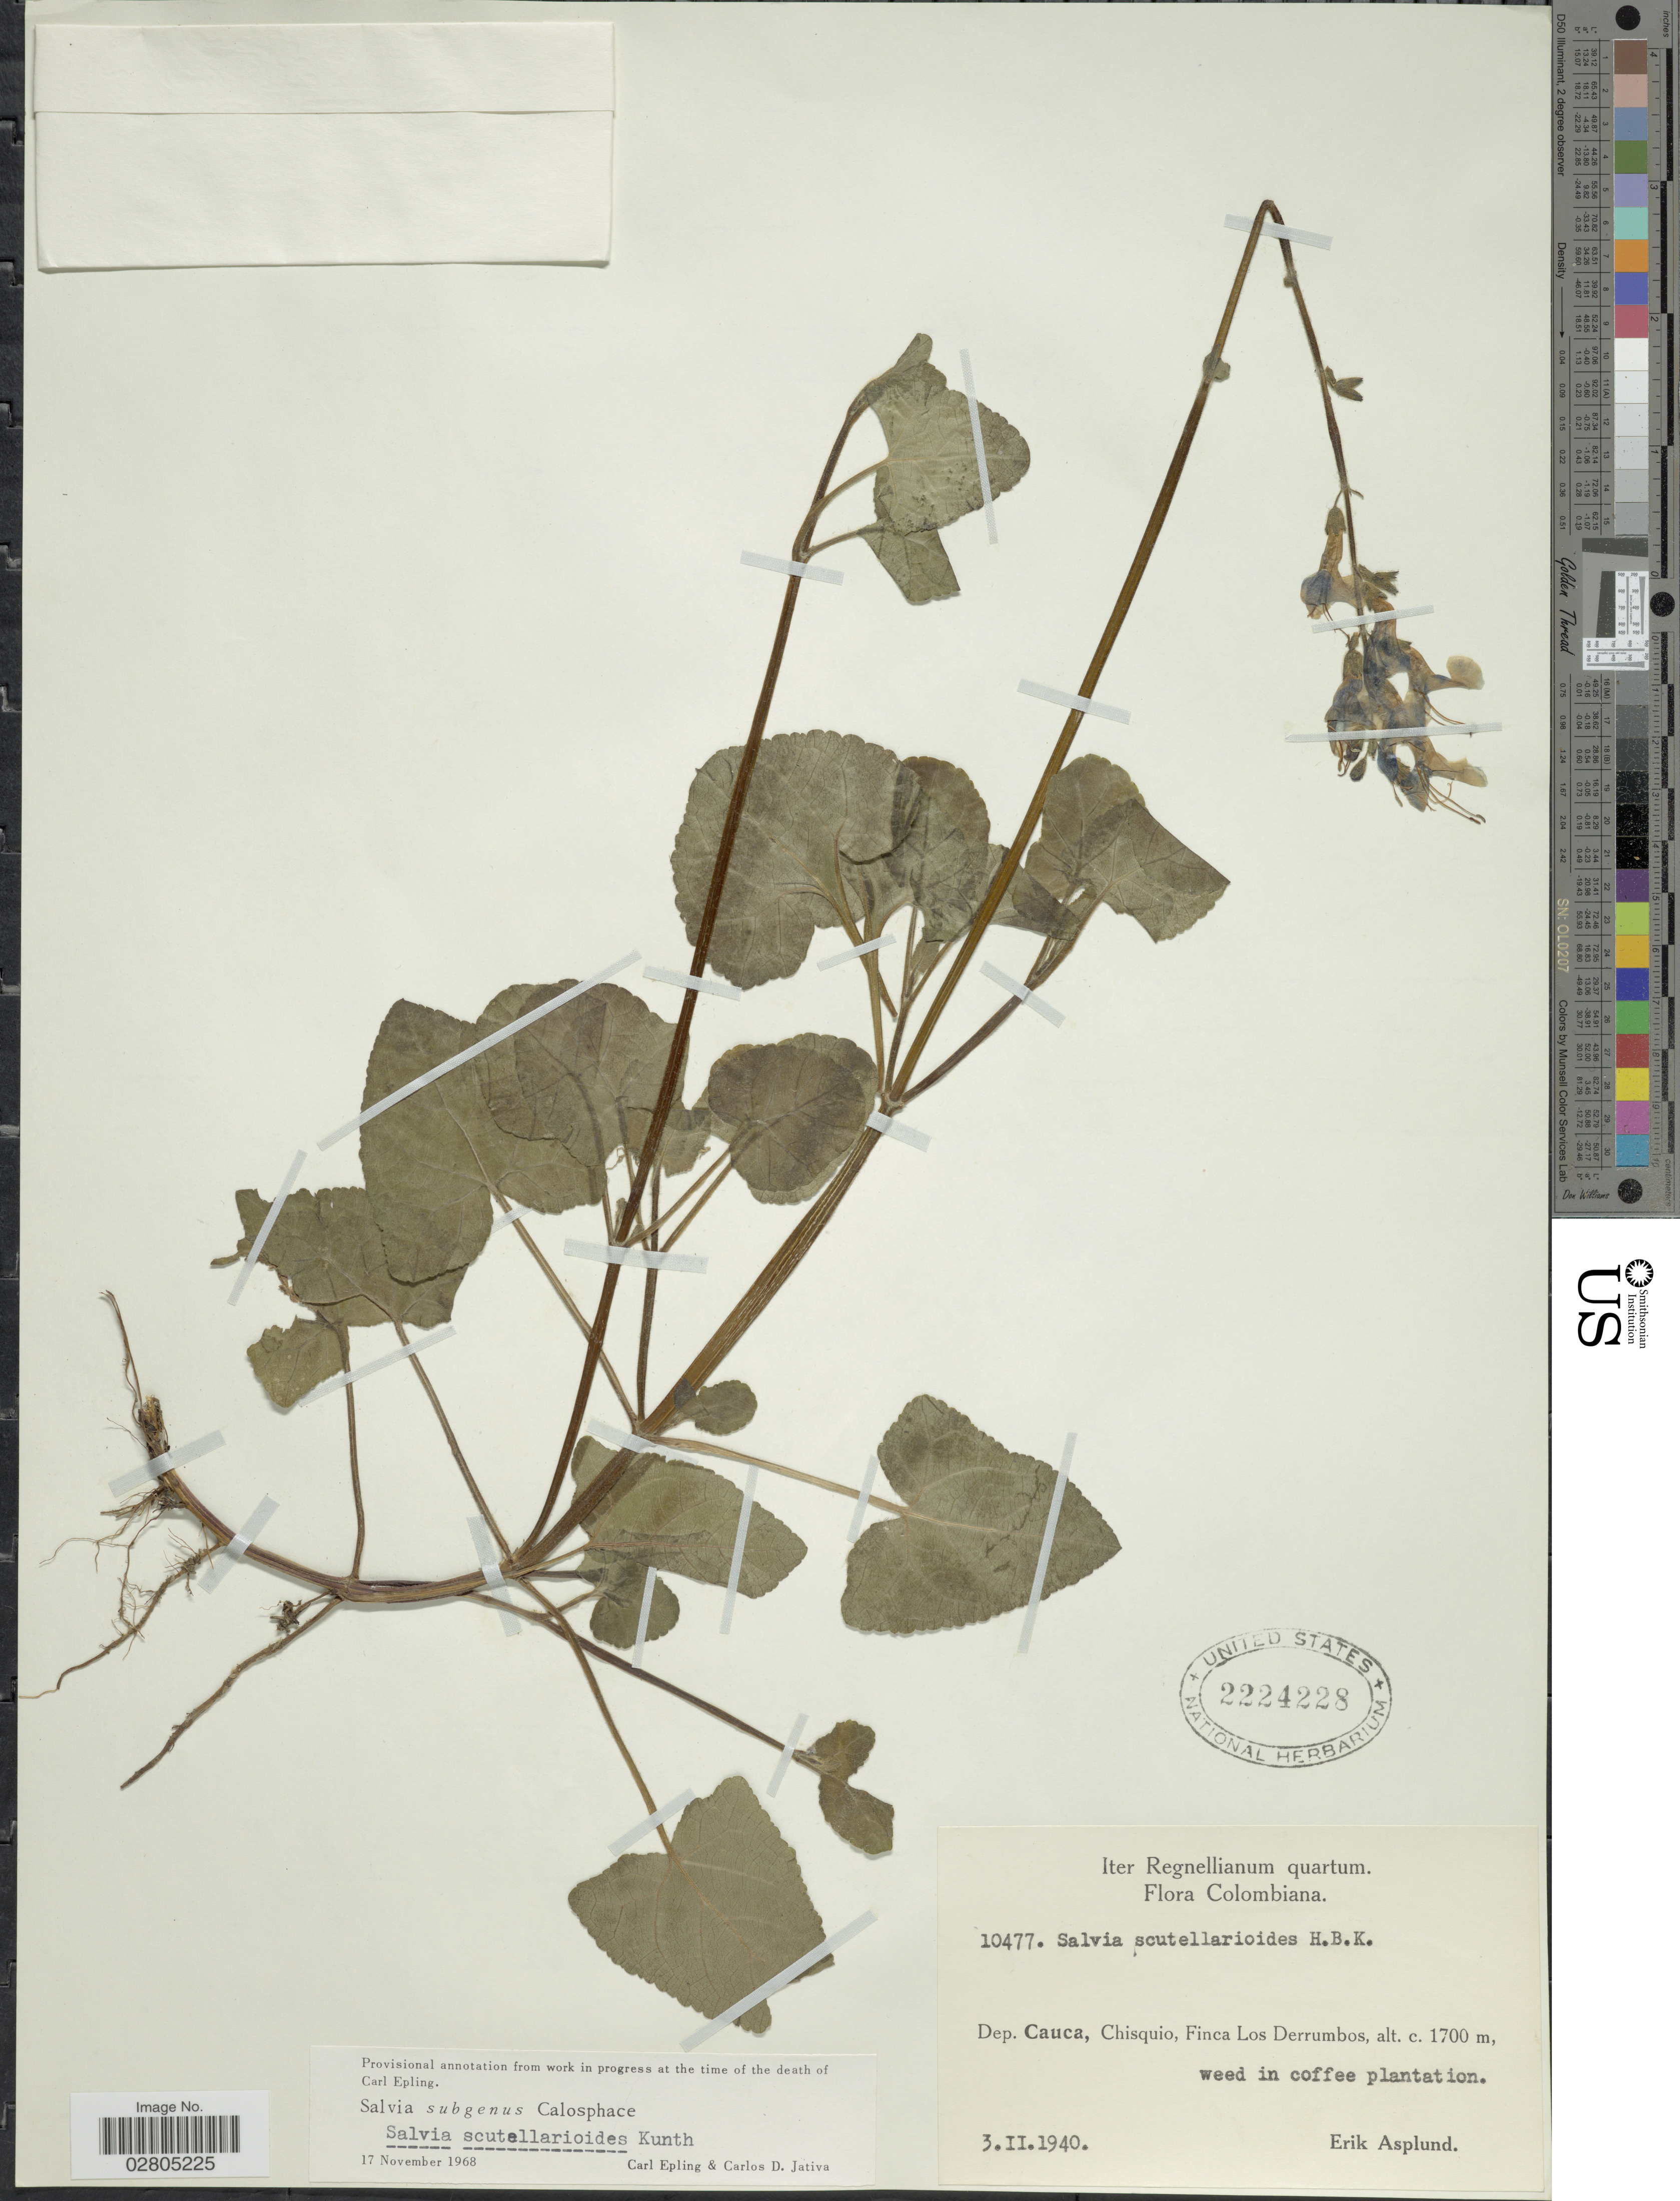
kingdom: Plantae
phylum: Tracheophyta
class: Magnoliopsida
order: Lamiales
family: Lamiaceae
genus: Salvia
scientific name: Salvia scutellarioides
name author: Kunth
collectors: E. Asplund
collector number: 10477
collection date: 1940-02-03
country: Colombia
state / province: Cauca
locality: Dep. Cauca, Chisquio, Finca Los Derrumbos.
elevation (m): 1700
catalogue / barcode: US 2224228